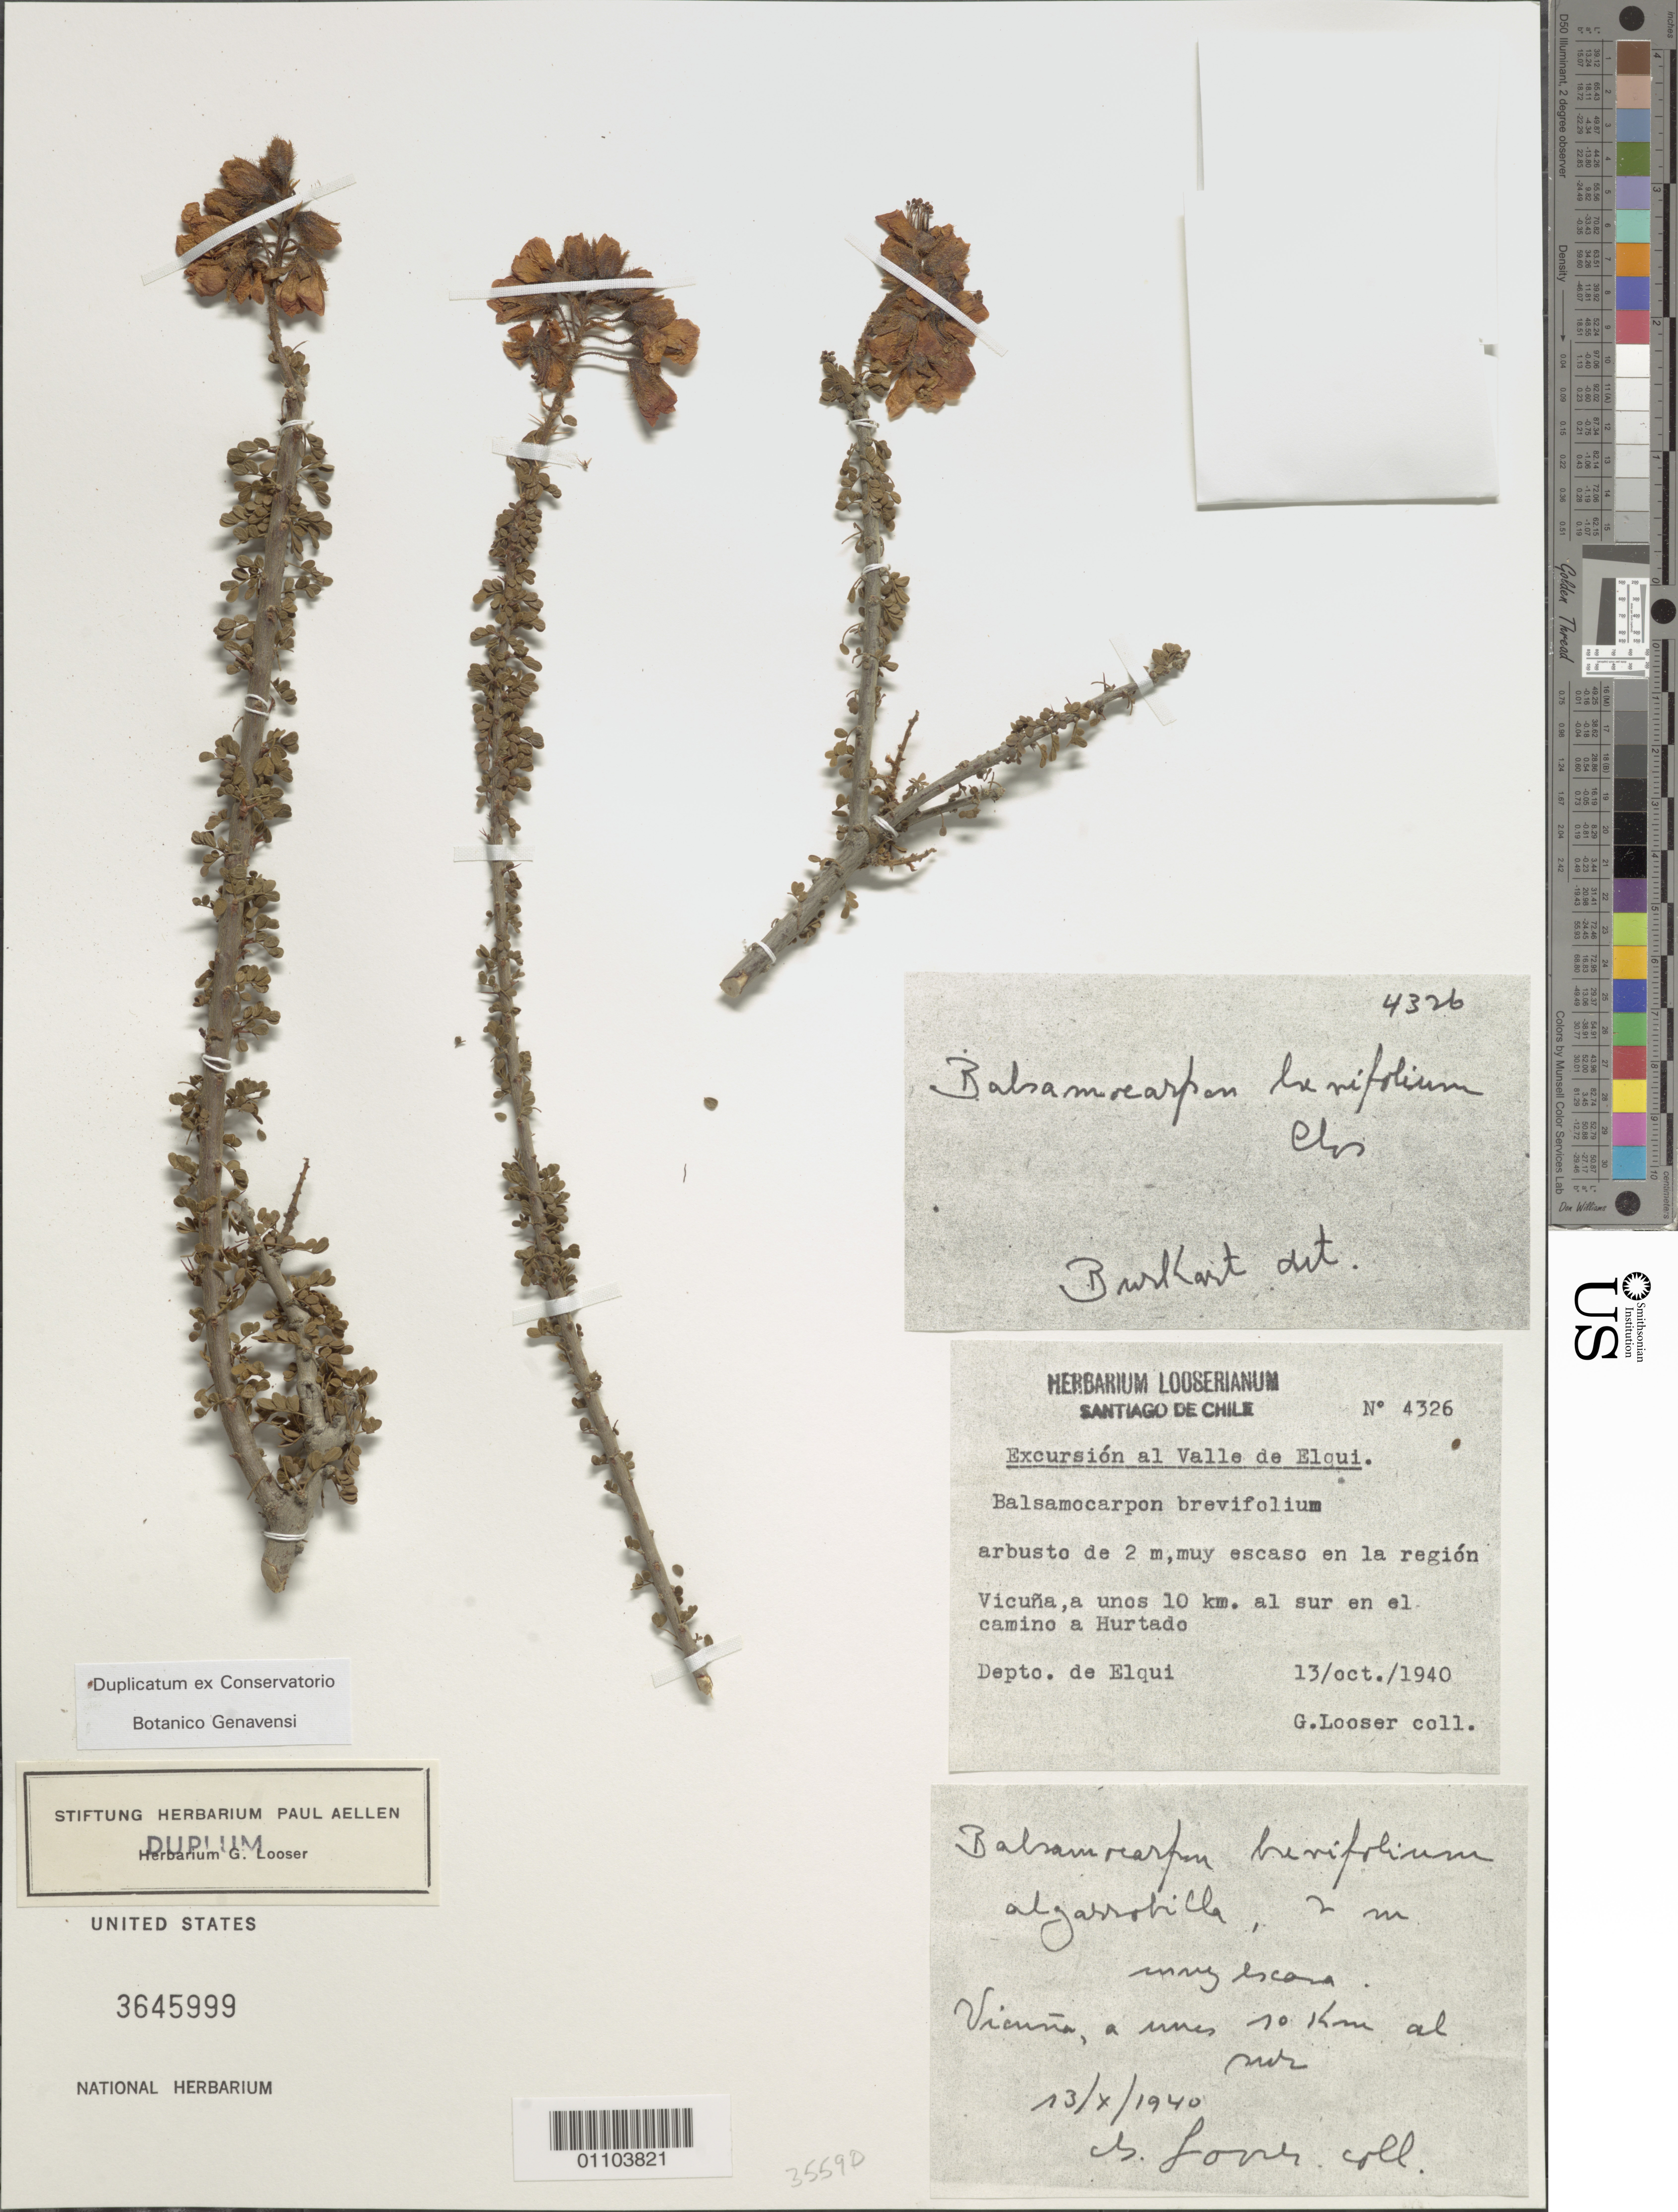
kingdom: Plantae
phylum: Tracheophyta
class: Magnoliopsida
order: Fabales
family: Fabaceae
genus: Balsamocarpon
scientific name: Balsamocarpon brevifolium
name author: Clos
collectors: G. Looser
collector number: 4326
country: Chile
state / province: Coquimbo (IV)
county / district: Elqui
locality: Vicuna, Valle de Elqui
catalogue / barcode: US 3645999